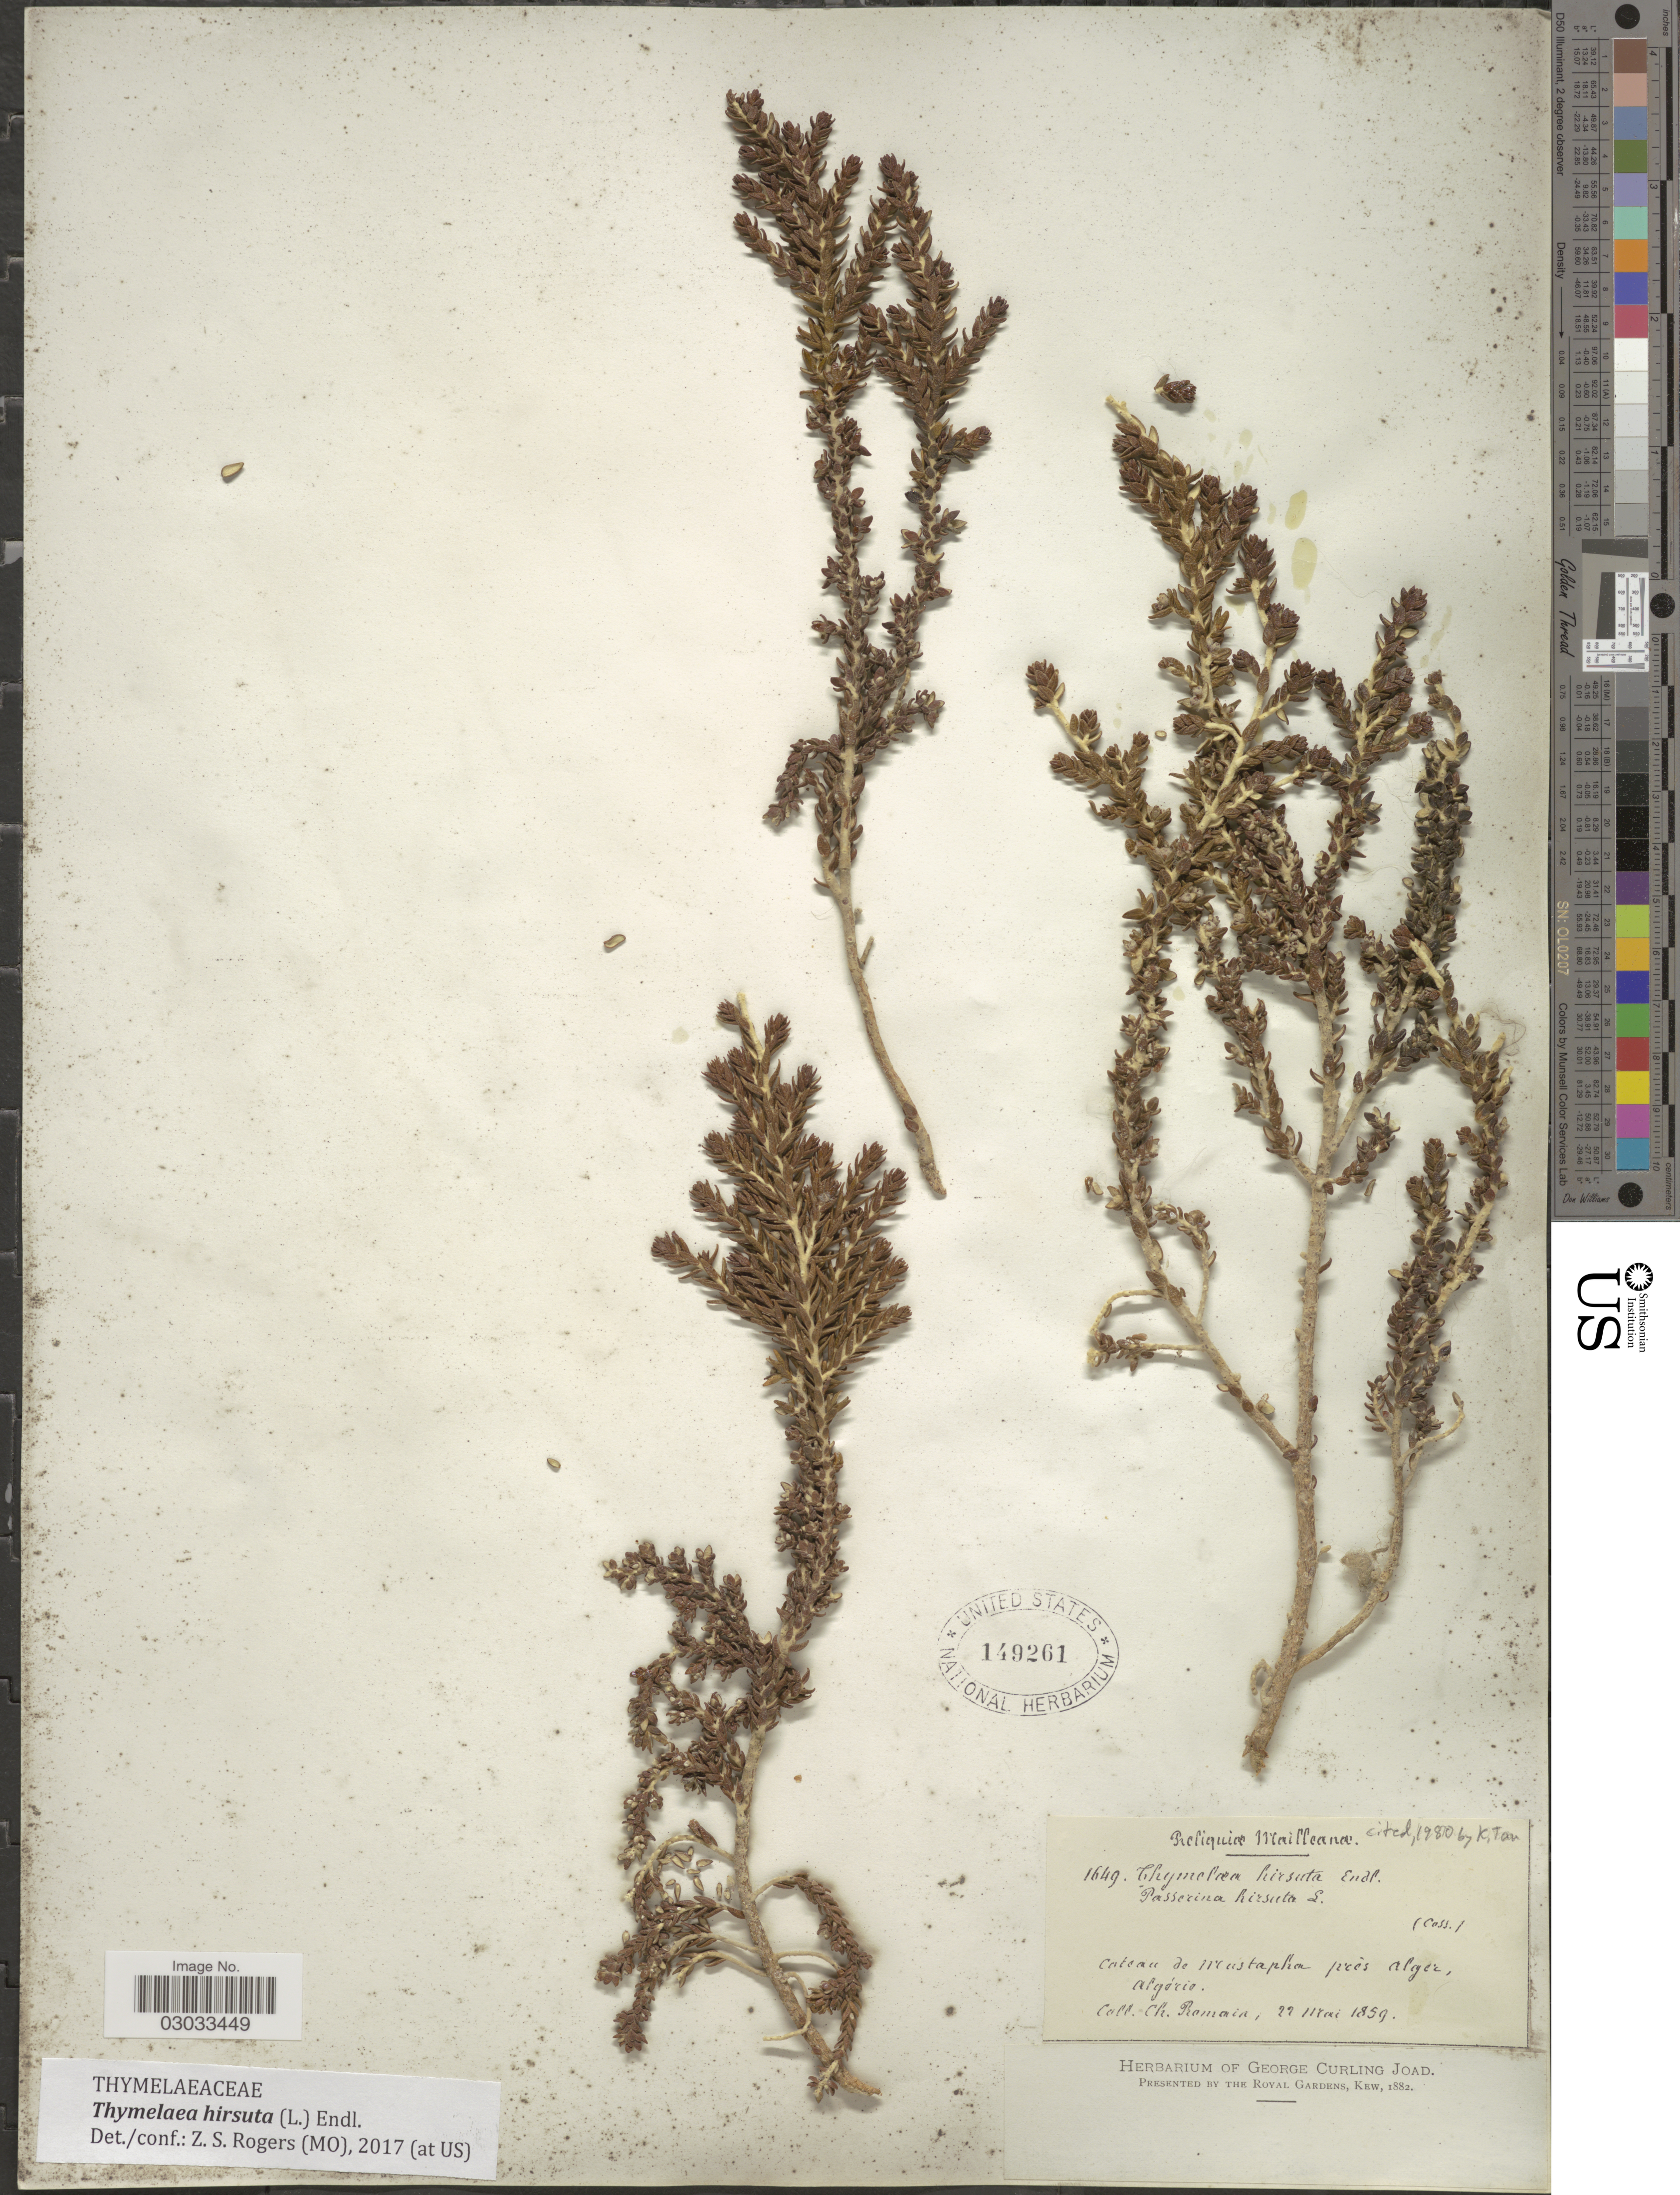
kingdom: Plantae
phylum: Tracheophyta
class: Magnoliopsida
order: Malvales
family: Thymelaeaceae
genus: Thymelaea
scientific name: Thymelaea hirsuta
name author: (L.) Endl.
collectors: C. Romain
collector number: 1649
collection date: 1859-05-22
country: Algeria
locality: Cateau de Mustapha prés Alger.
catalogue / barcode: US 149261